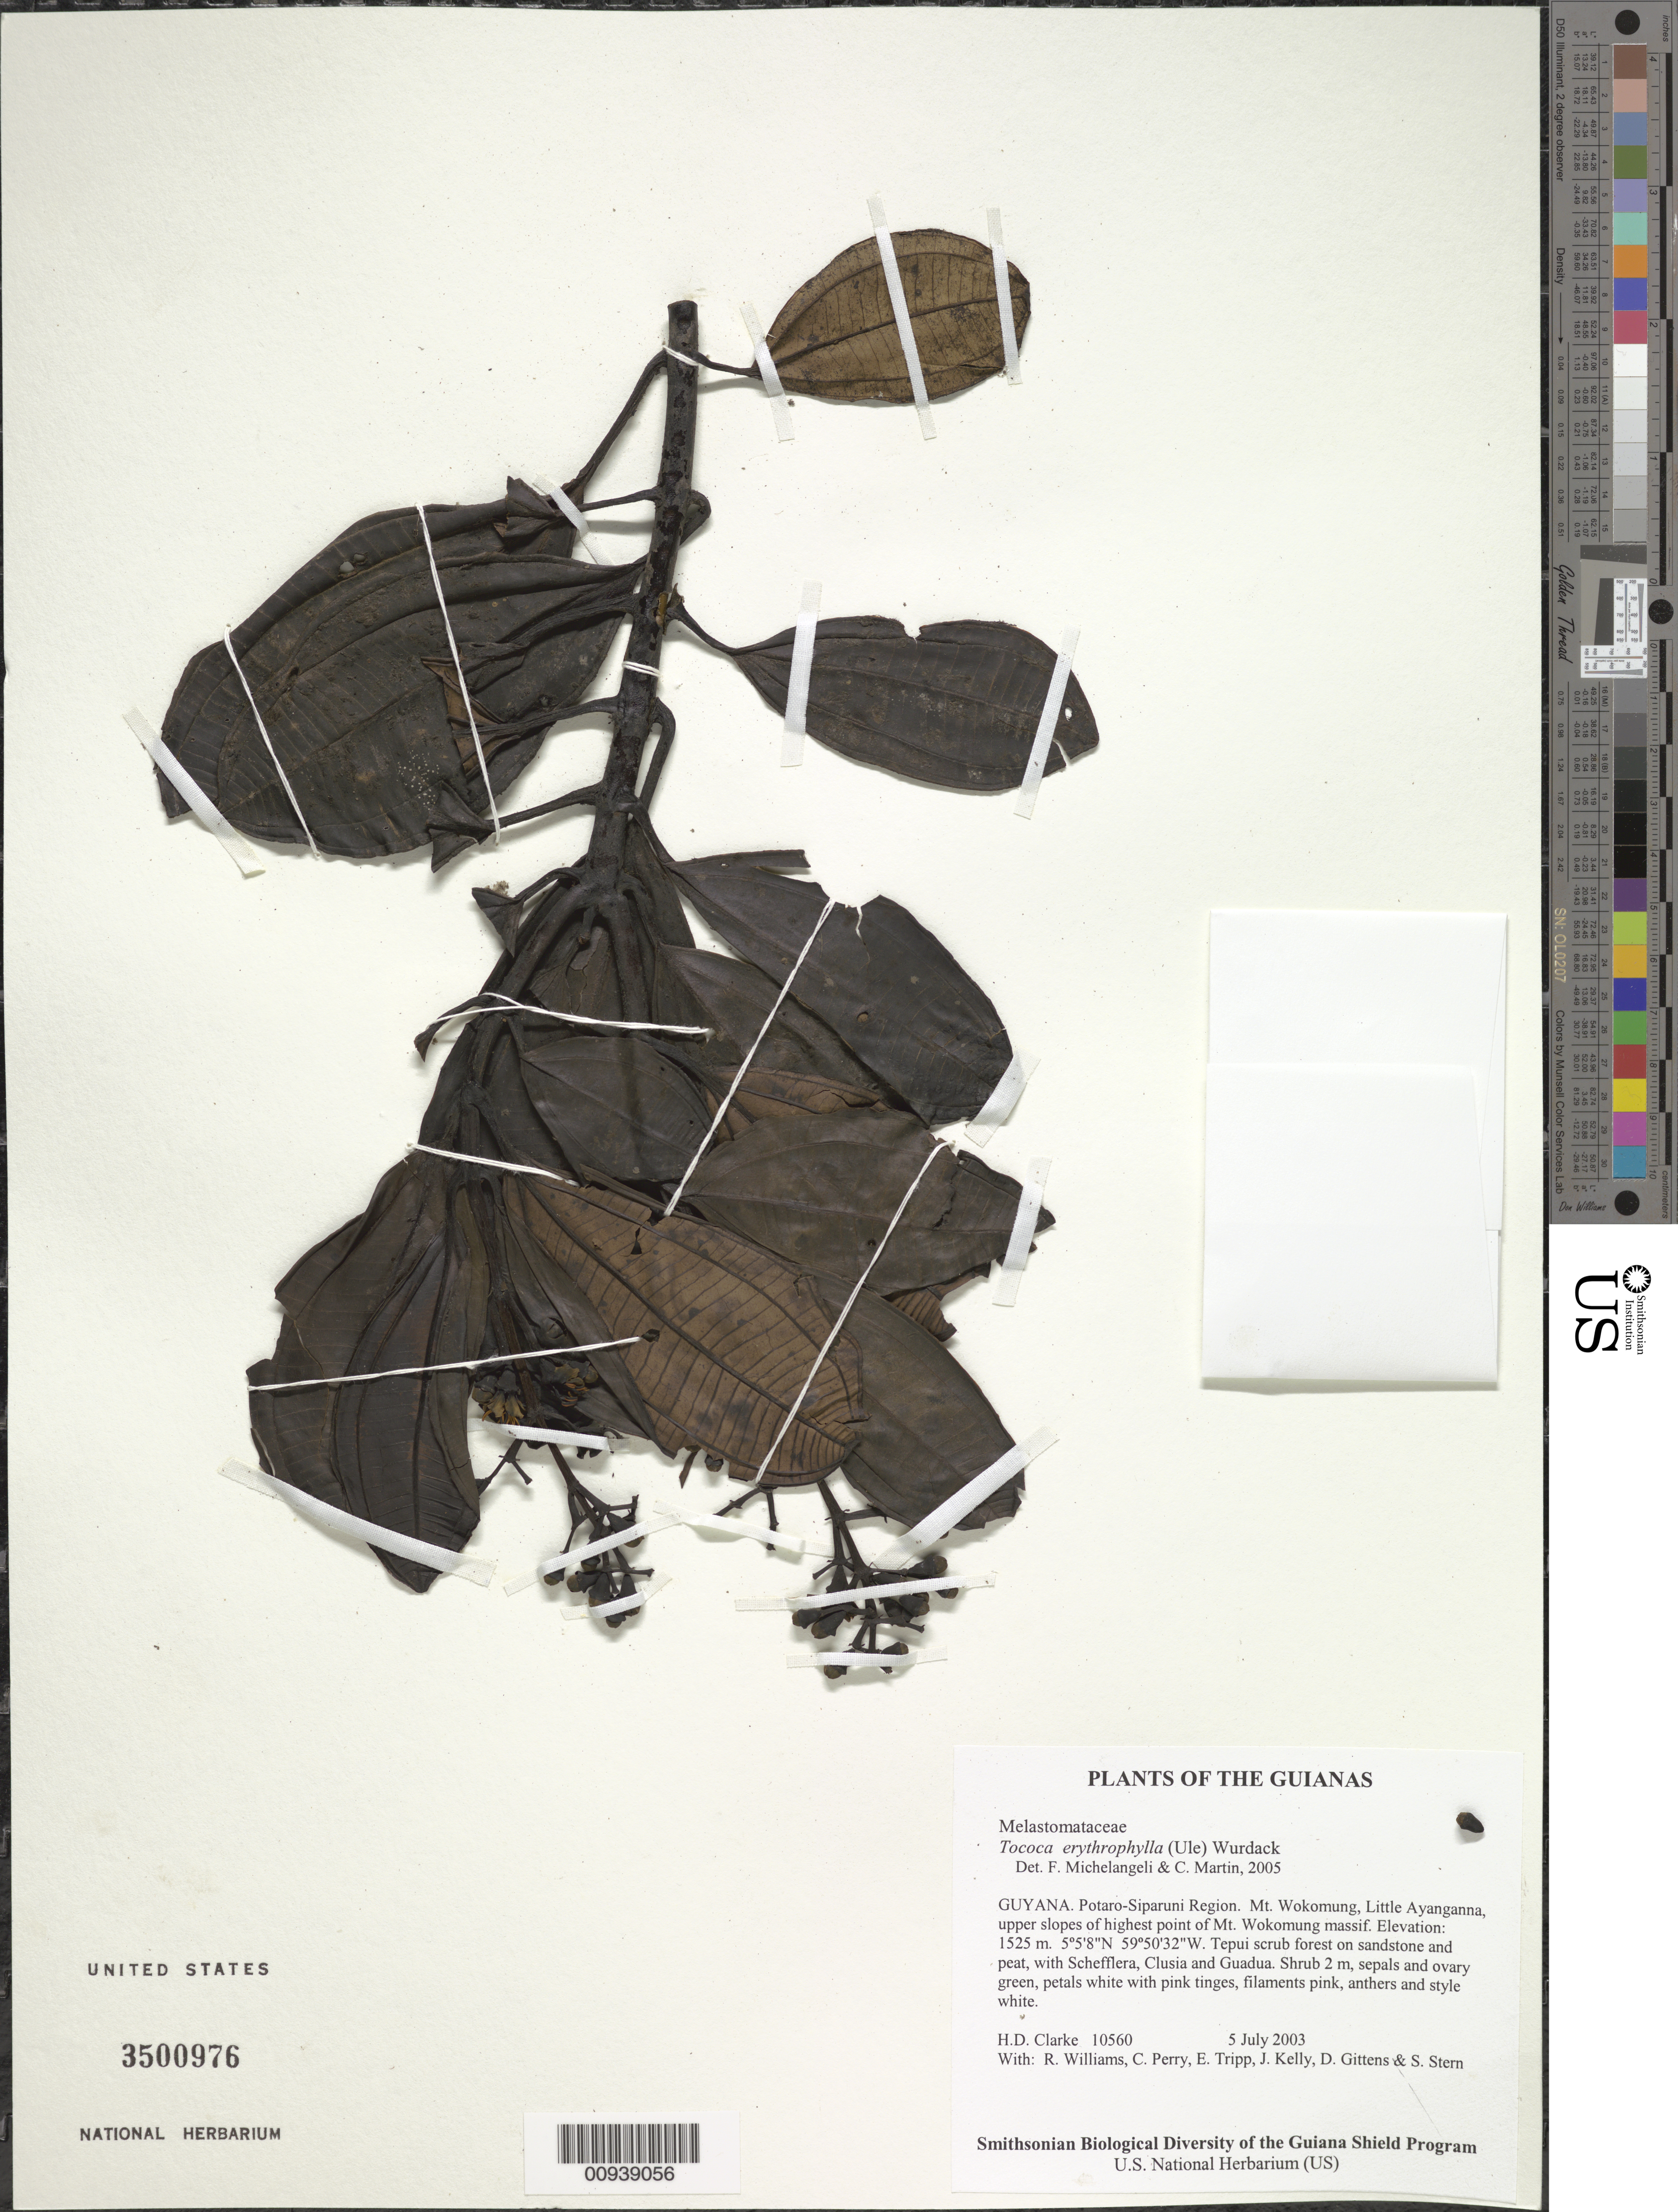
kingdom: Plantae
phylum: Tracheophyta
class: Magnoliopsida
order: Myrtales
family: Melastomataceae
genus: Tococa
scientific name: Tococa erythrophylla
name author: (Ule) Wurdack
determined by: Michelangeli, F. A.; Martin, C.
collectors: H. D. Clarke, R. Williams, C. Perry, E. Tripp, J. Kelly, D. Gittens & S. R. Stern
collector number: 10560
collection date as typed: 5 July 2003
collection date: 2003-07-05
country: Guyana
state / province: Potaro-Siparuni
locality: Mt. Wokomung, Little Ayanganna, upper slopes of highest point of Mt. Wokomung massif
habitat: Tepui scrub forest on sandstone and peat, with Schefflera, Clusia and Guadua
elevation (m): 1525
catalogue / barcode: US 3500976